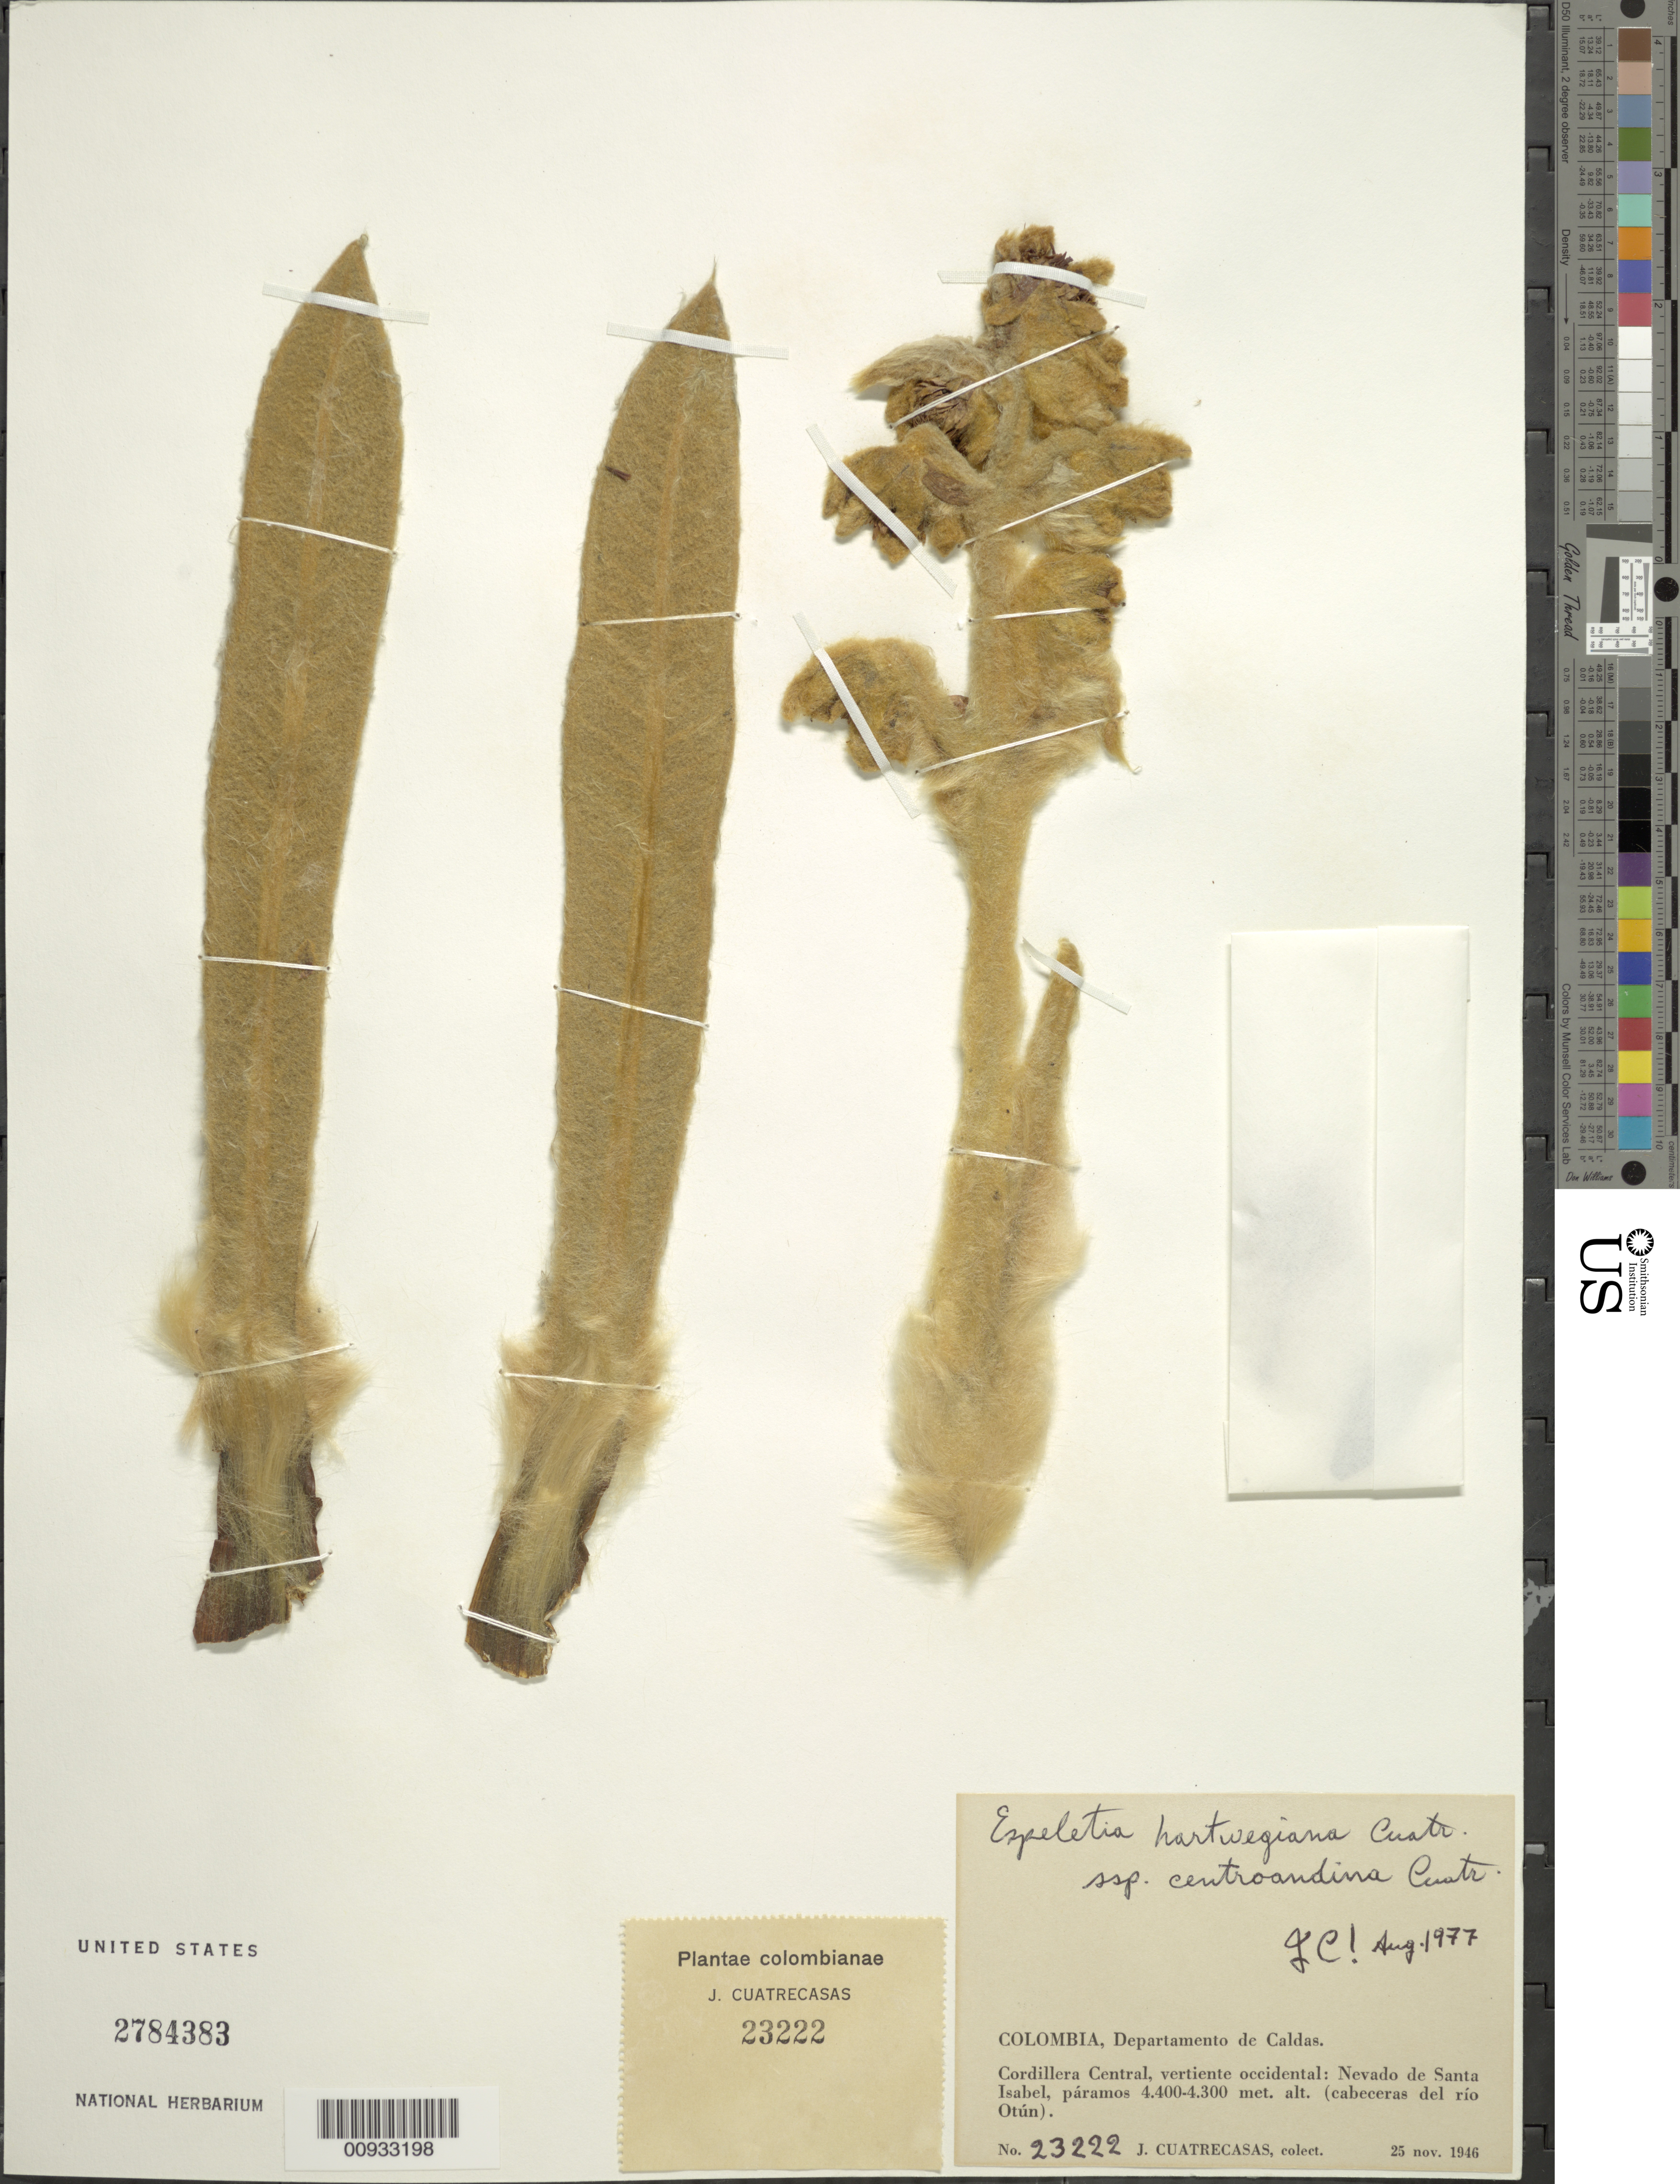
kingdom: Plantae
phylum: Tracheophyta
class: Magnoliopsida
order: Asterales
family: Asteraceae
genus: Espeletia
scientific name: Espeletia hartwegiana subsp. centroandina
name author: Cuatrec.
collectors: J. Cuatrecasas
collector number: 23222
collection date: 1946-11-25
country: Colombia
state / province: Caldas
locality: Cordillera Central, vertiente occidental, cabeceras del río Otún, en el Nevado de Santa Isabel.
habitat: Páramos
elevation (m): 4300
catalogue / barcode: US 2784383